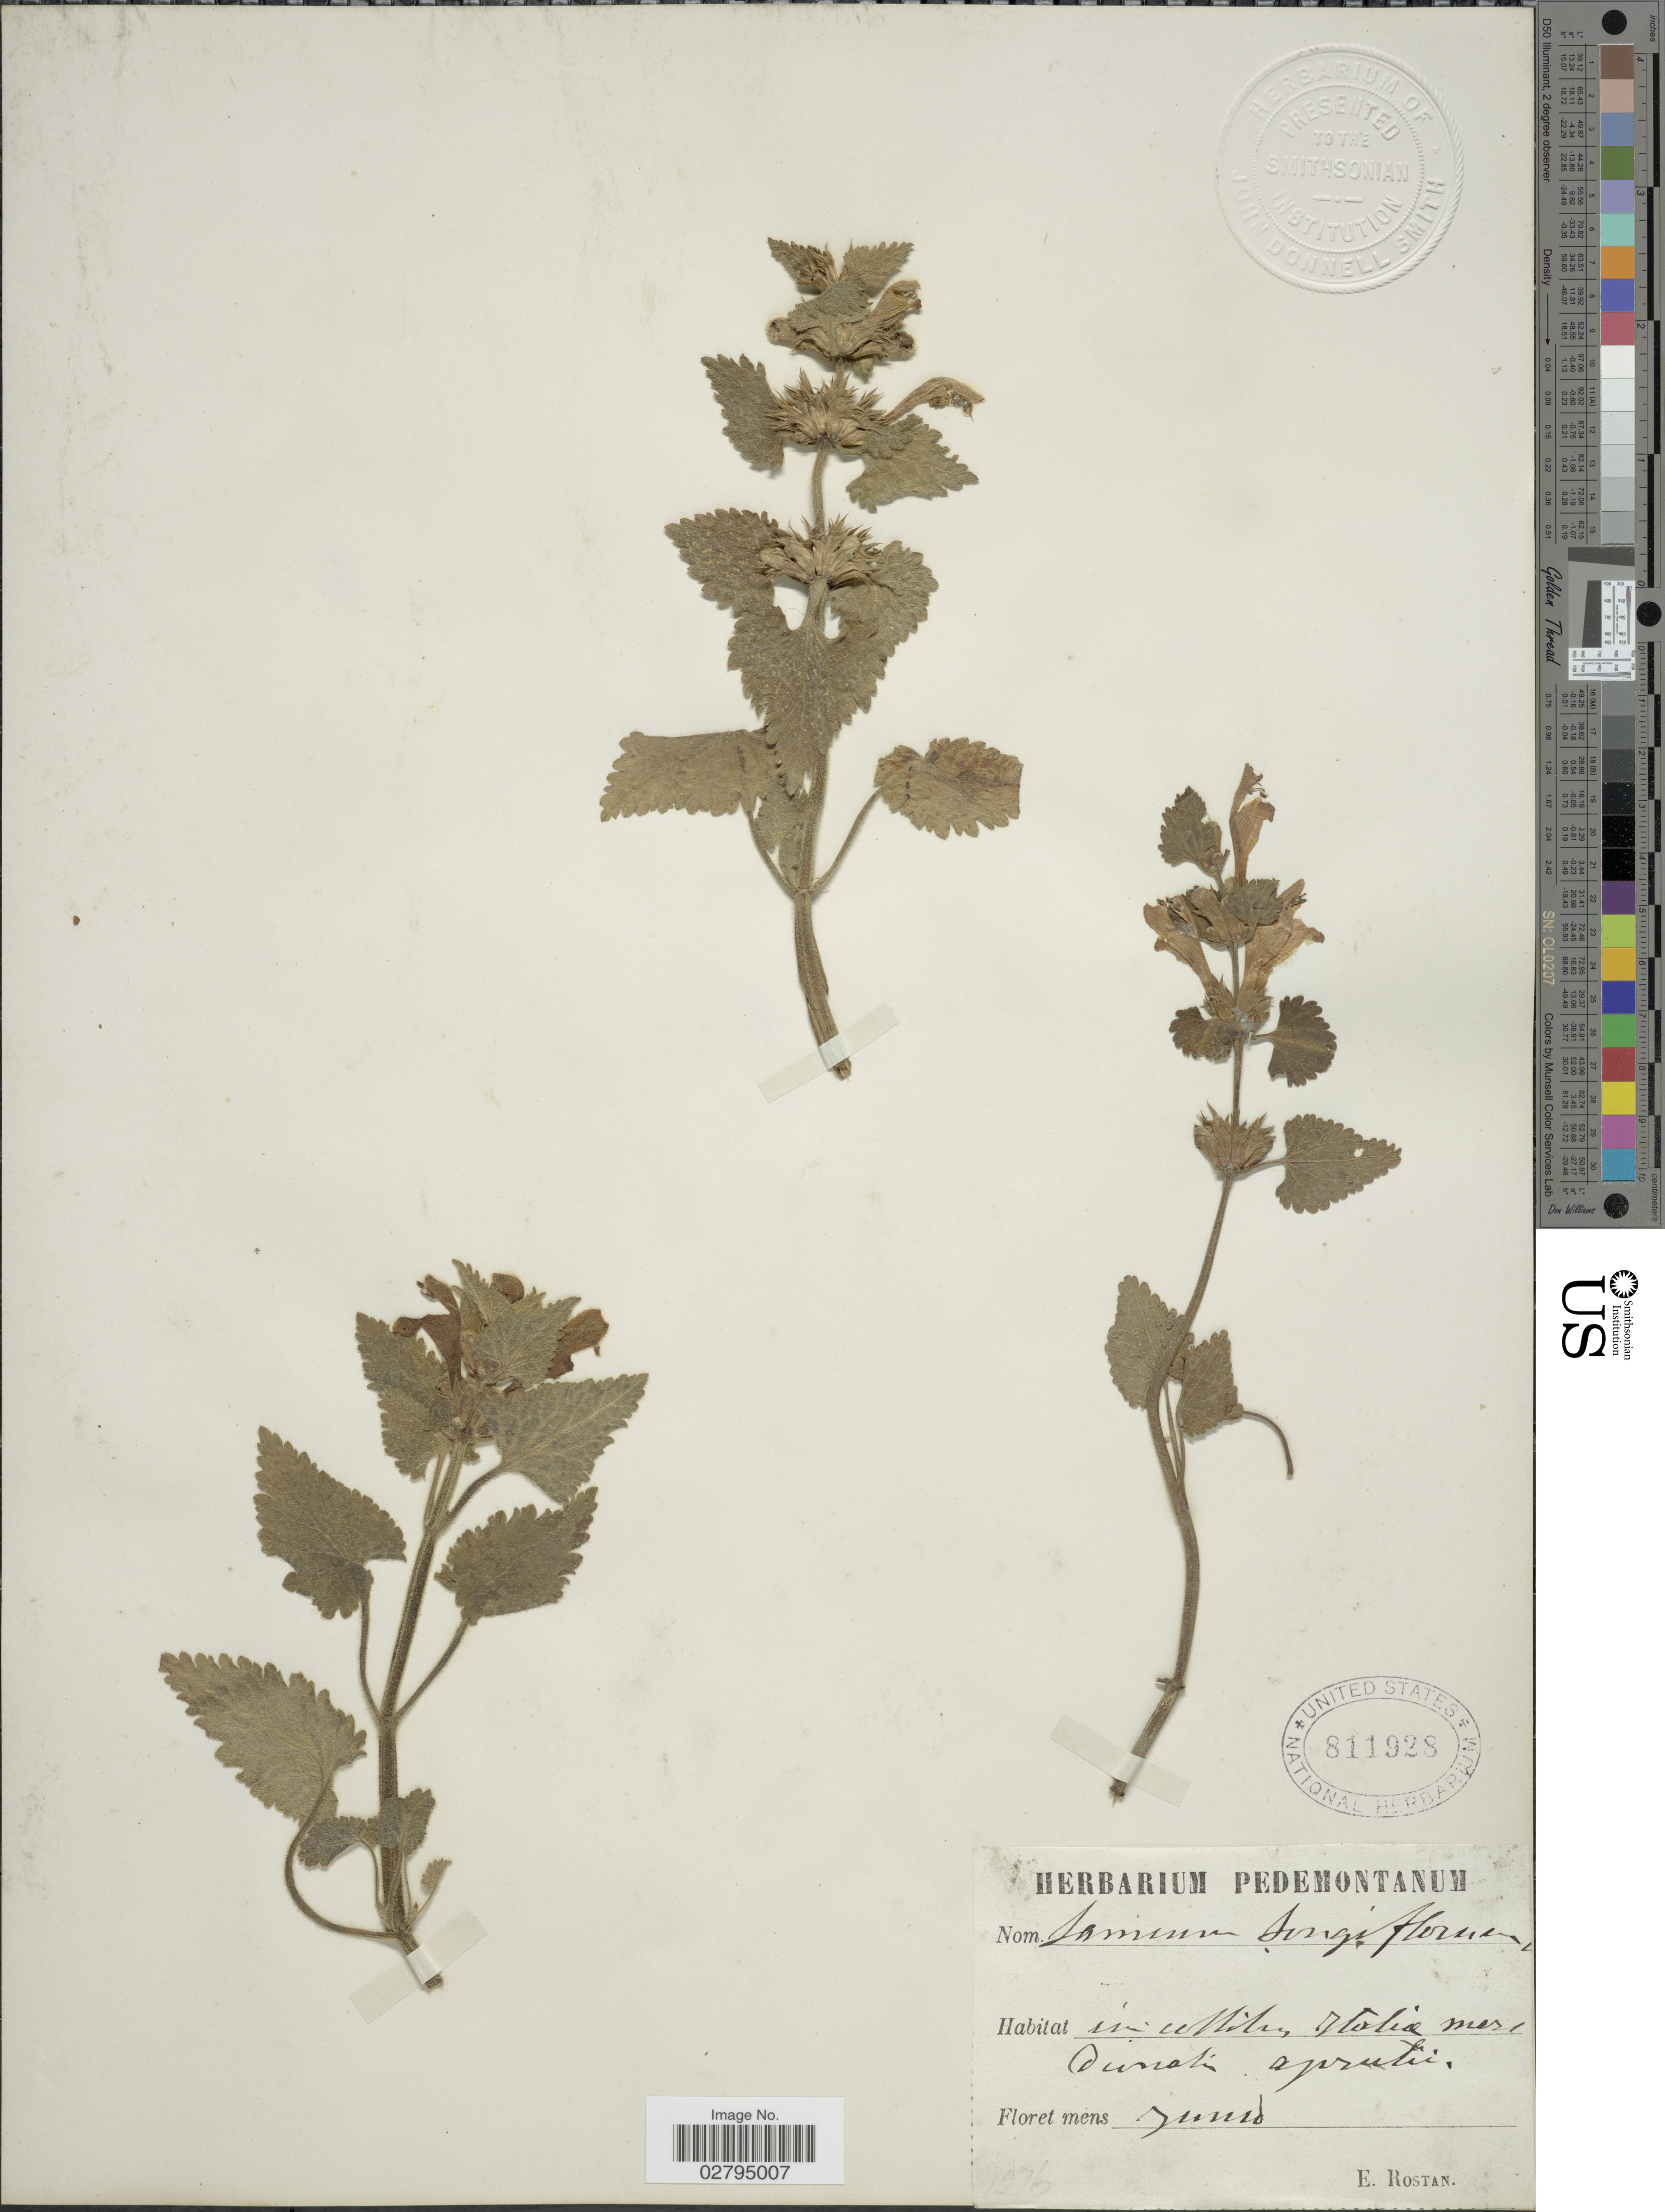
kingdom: Plantae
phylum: Tracheophyta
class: Magnoliopsida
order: Lamiales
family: Lamiaceae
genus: Lamium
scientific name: Lamium garganicum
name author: L.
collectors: E. Rostan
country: Italy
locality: In Mibus Italia mer dunati aprutii. [interpreted]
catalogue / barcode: US 811928